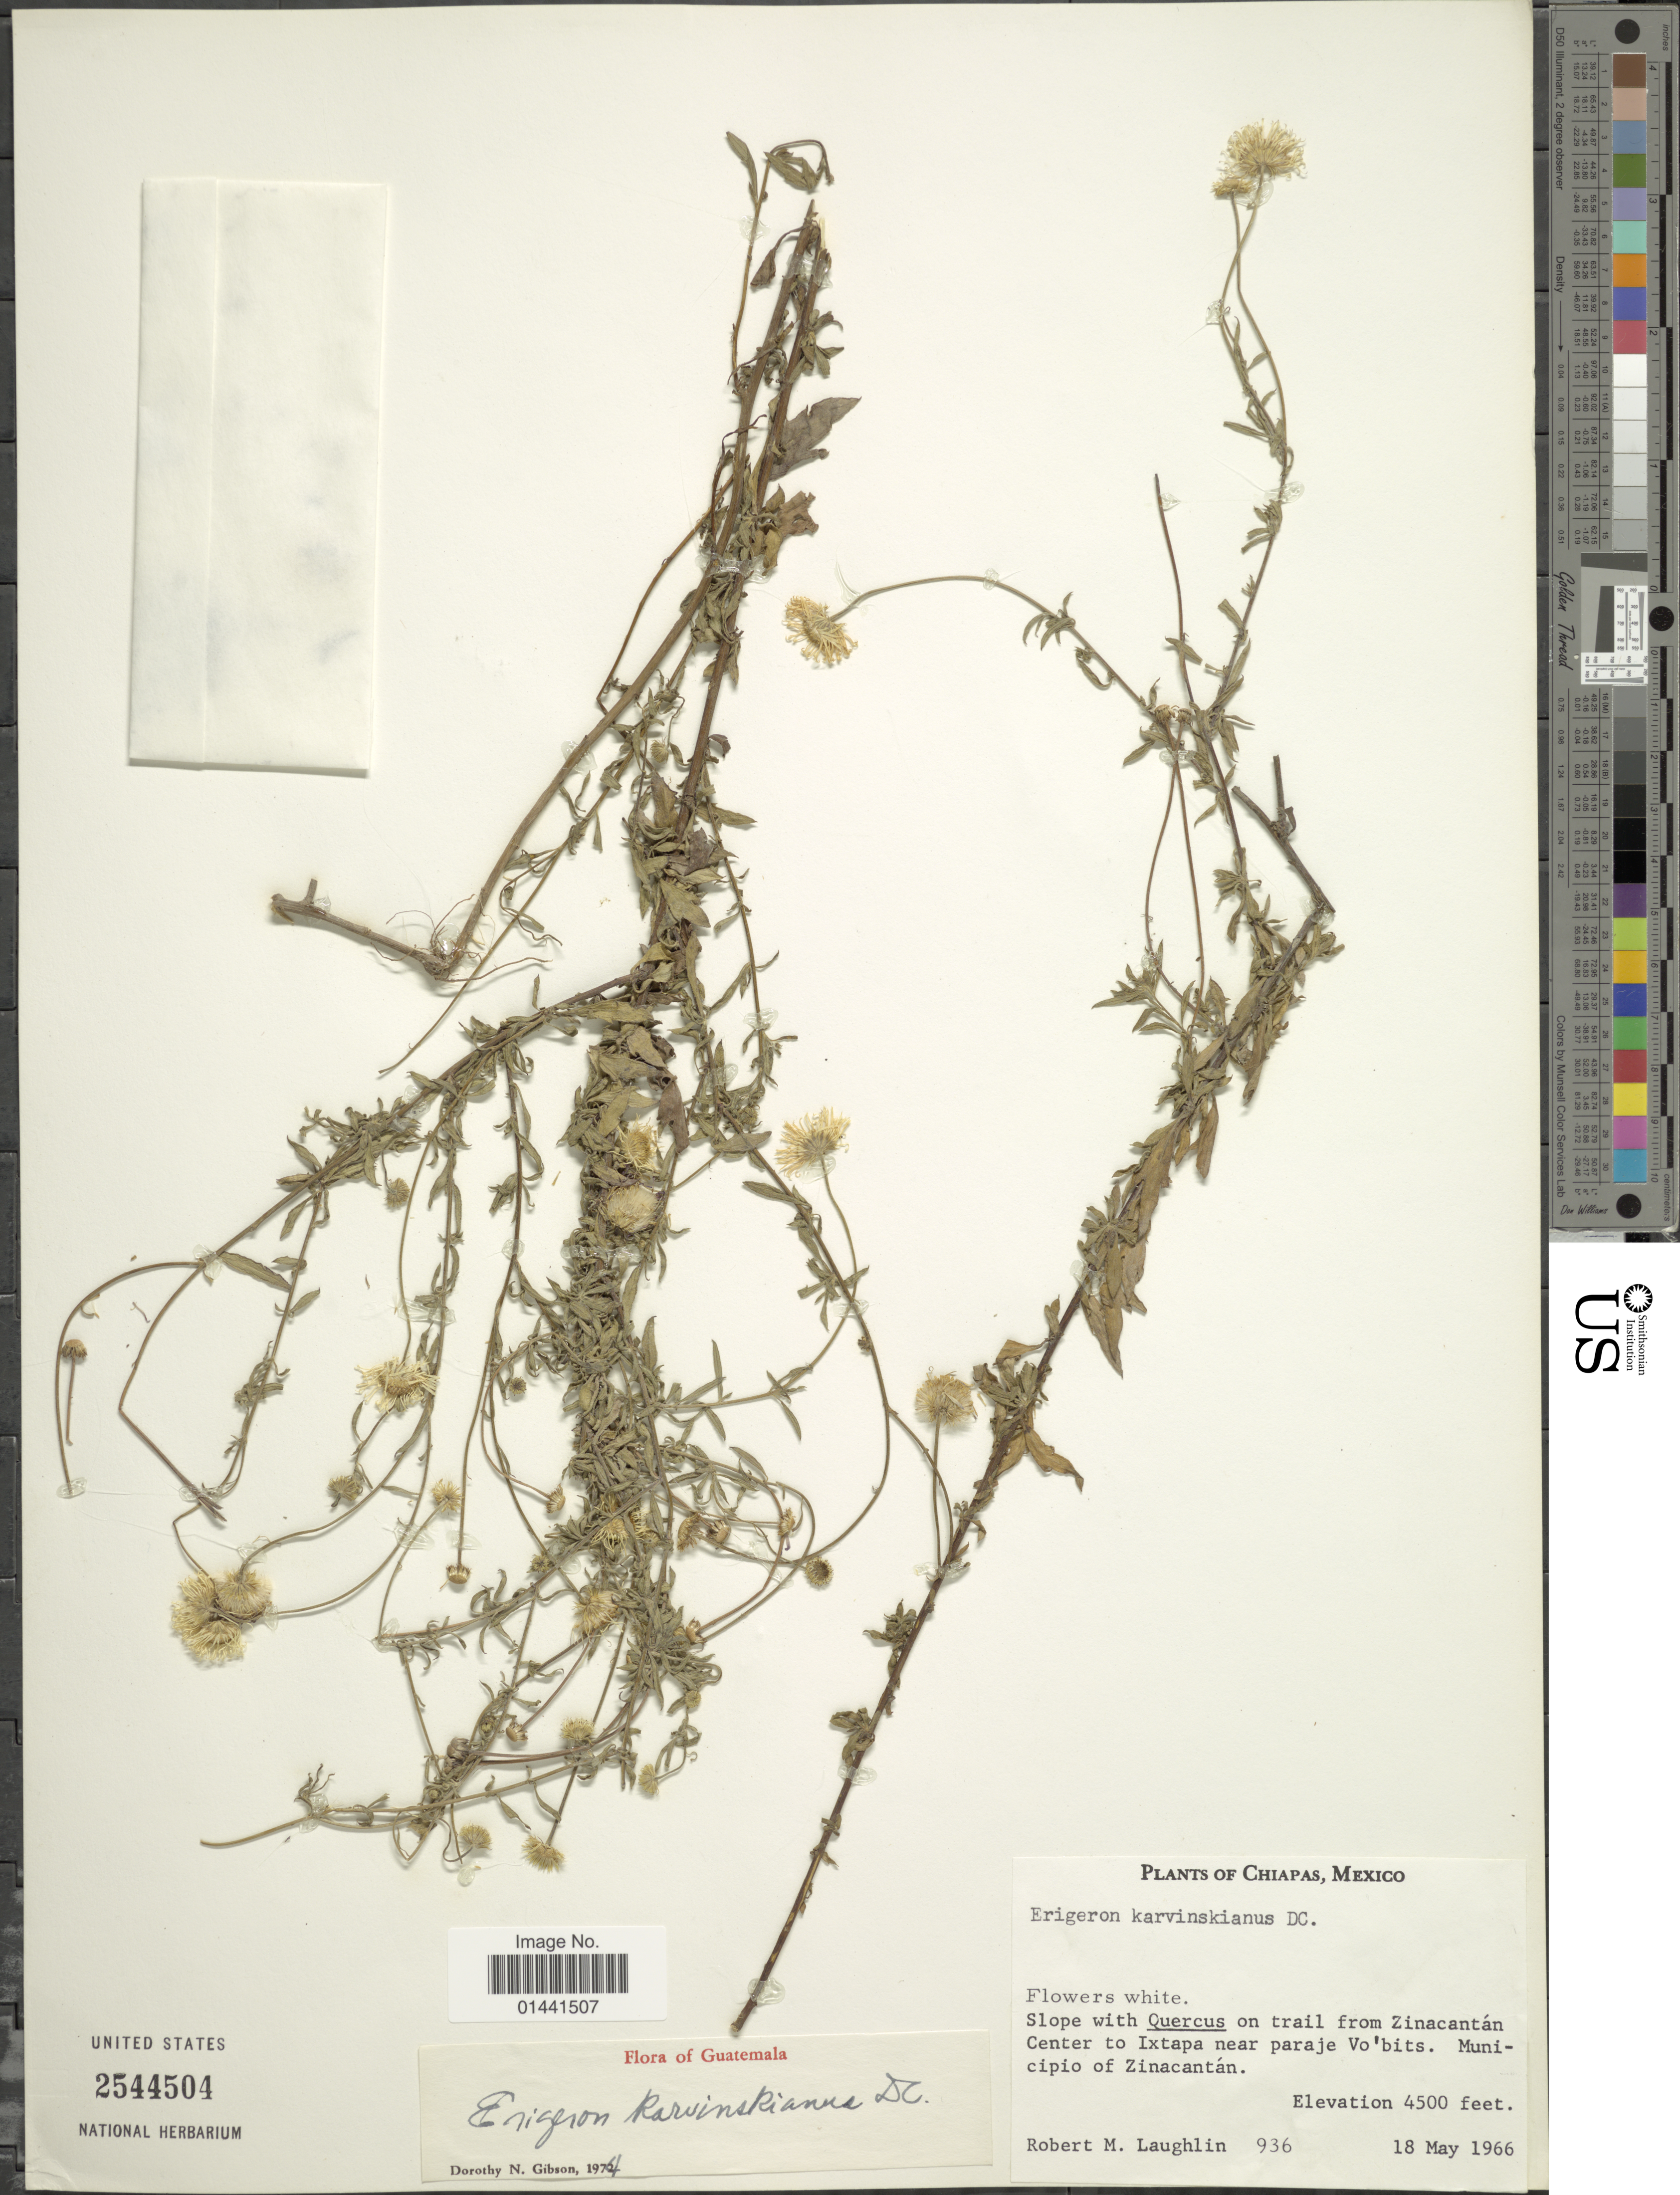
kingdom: Plantae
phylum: Tracheophyta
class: Magnoliopsida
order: Asterales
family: Asteraceae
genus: Erigeron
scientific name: Erigeron karvinskianus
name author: DC.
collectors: R. M. Laughlin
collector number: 936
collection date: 1966-05-18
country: Mexico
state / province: Chiapas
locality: Slope with Quercus on trail from Zinacantán, Center to Ixtapa near paraje Vo'bits, Municipio of Zinacantán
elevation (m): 1372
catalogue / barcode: US 2544504